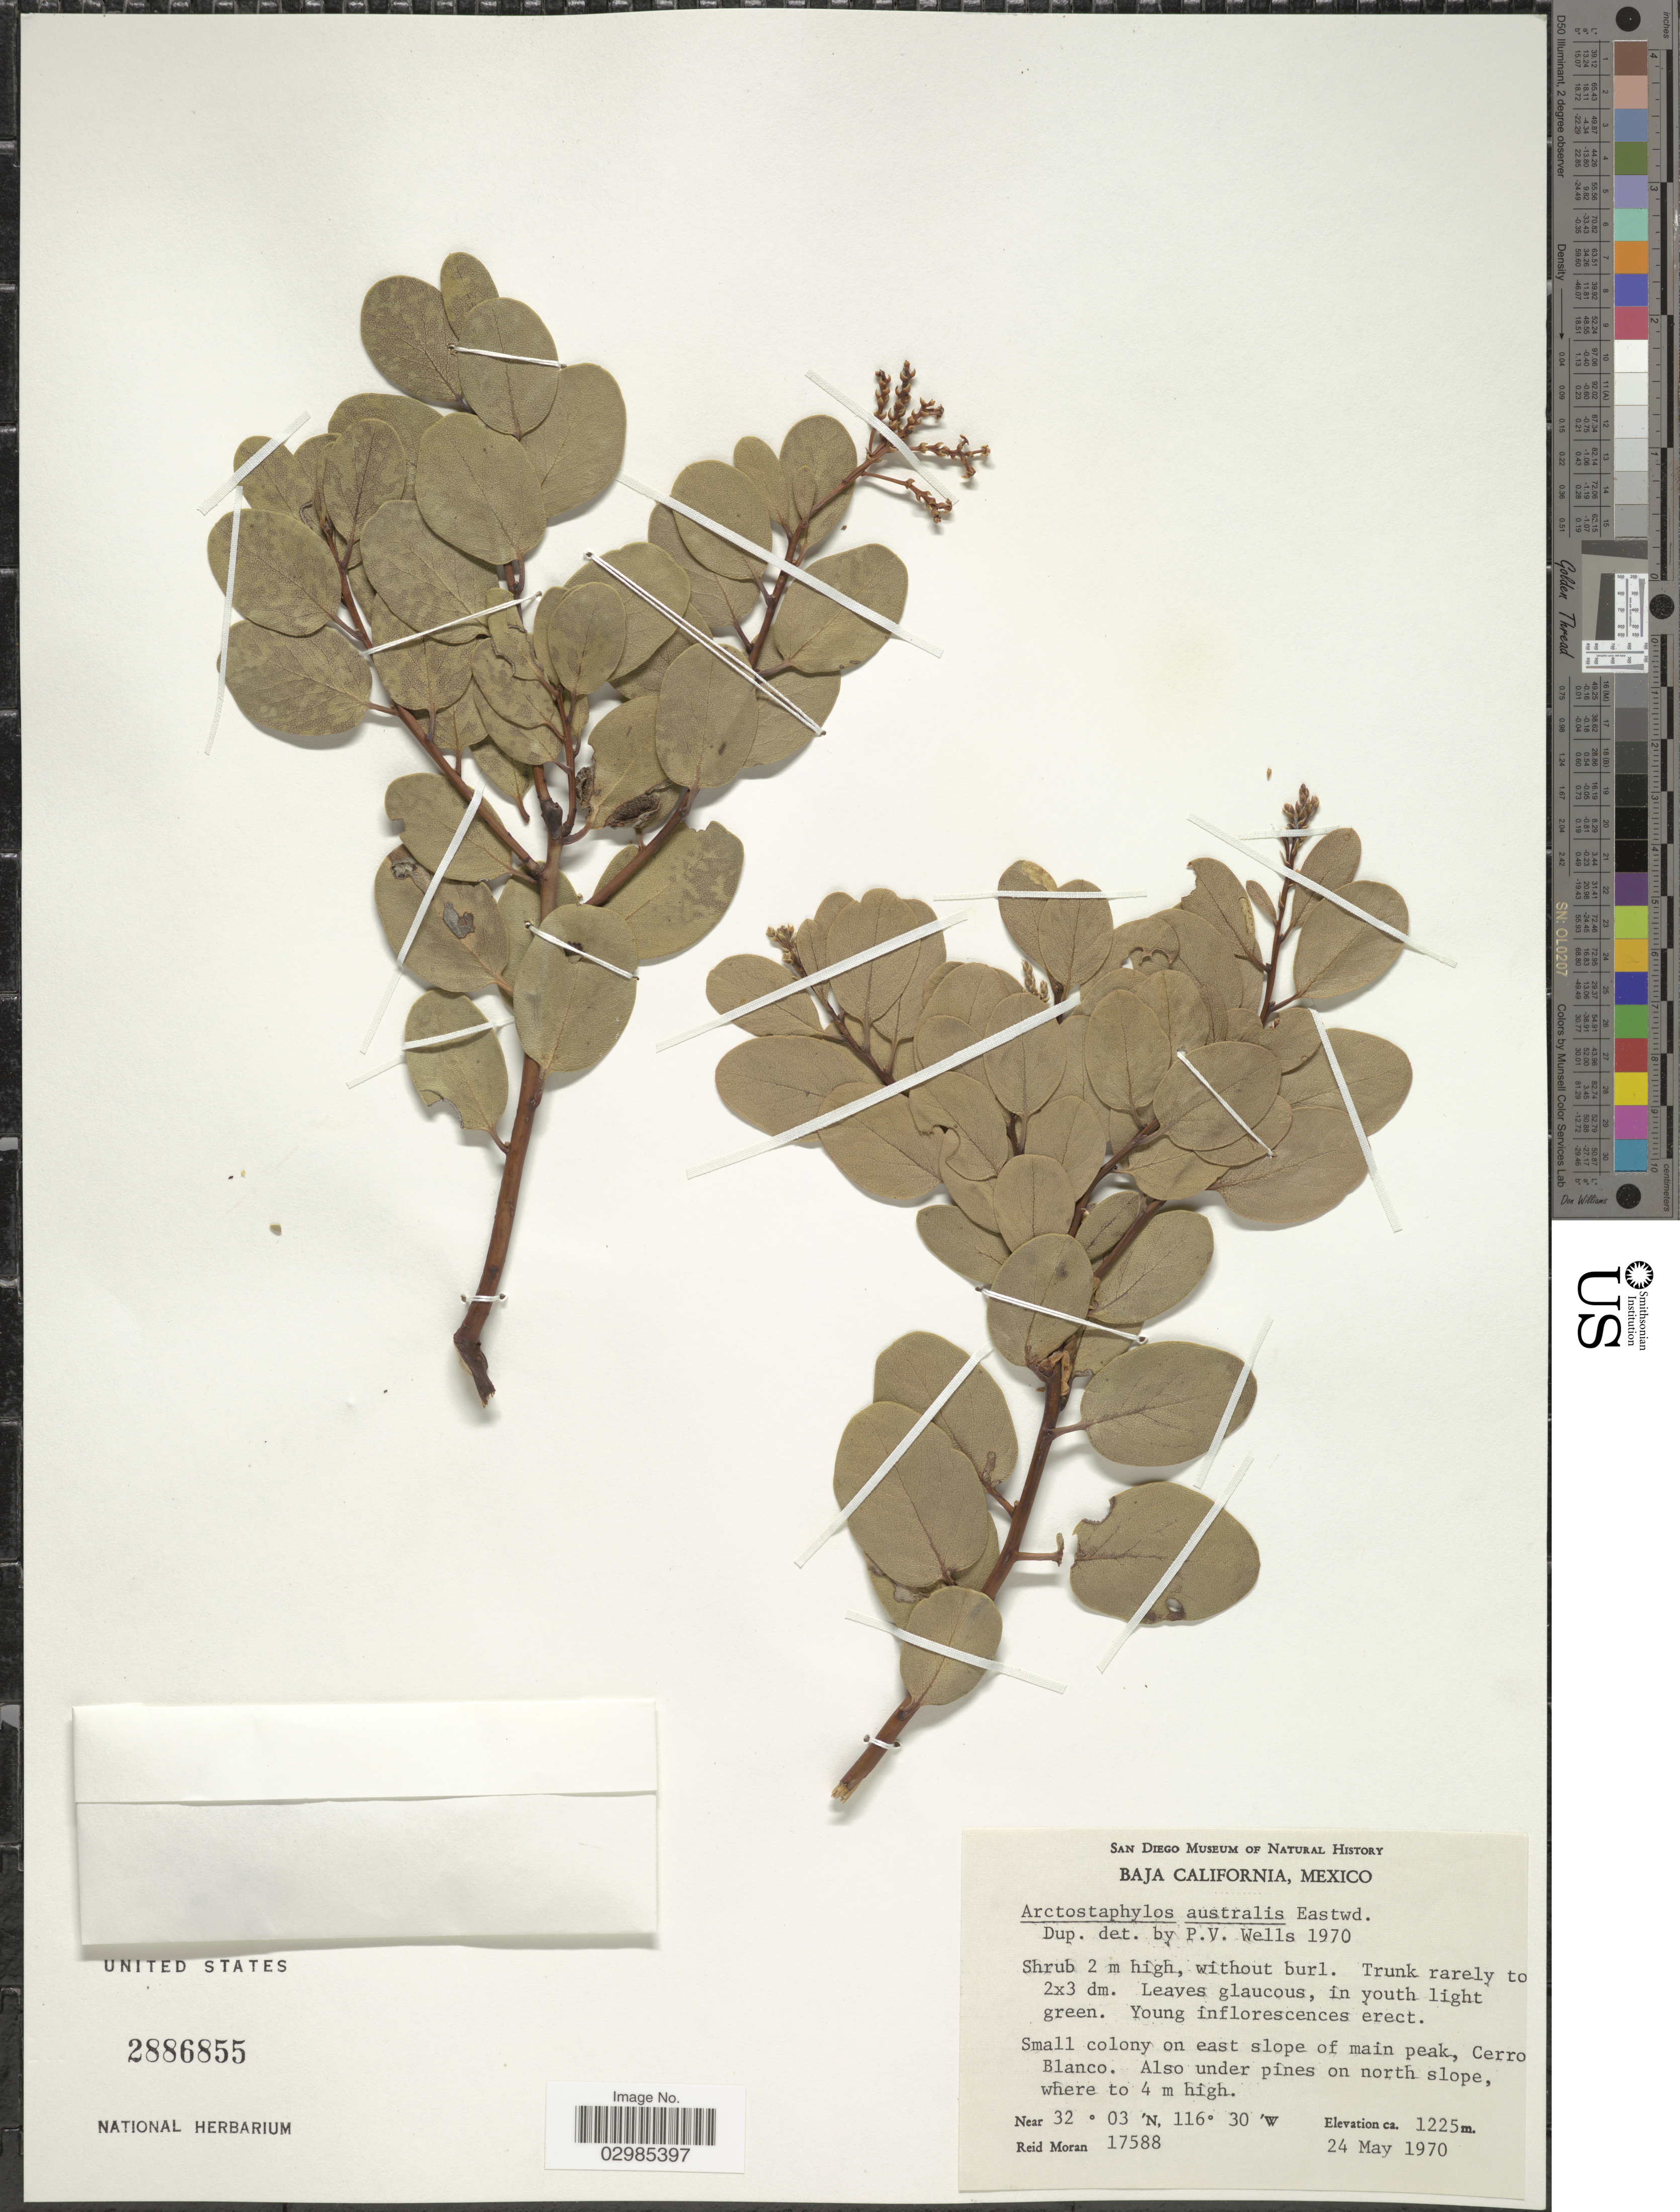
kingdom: Plantae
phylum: Tracheophyta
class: Magnoliopsida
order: Ericales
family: Ericaceae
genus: Arctostaphylos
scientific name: Arctostaphylos australis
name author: Eastw.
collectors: R. V. Moran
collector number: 17588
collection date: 1970-05-24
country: Mexico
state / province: Baja California Norte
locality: Small colony on east slope of main peak, Cerro Blanco.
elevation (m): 1225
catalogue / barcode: US 2886855